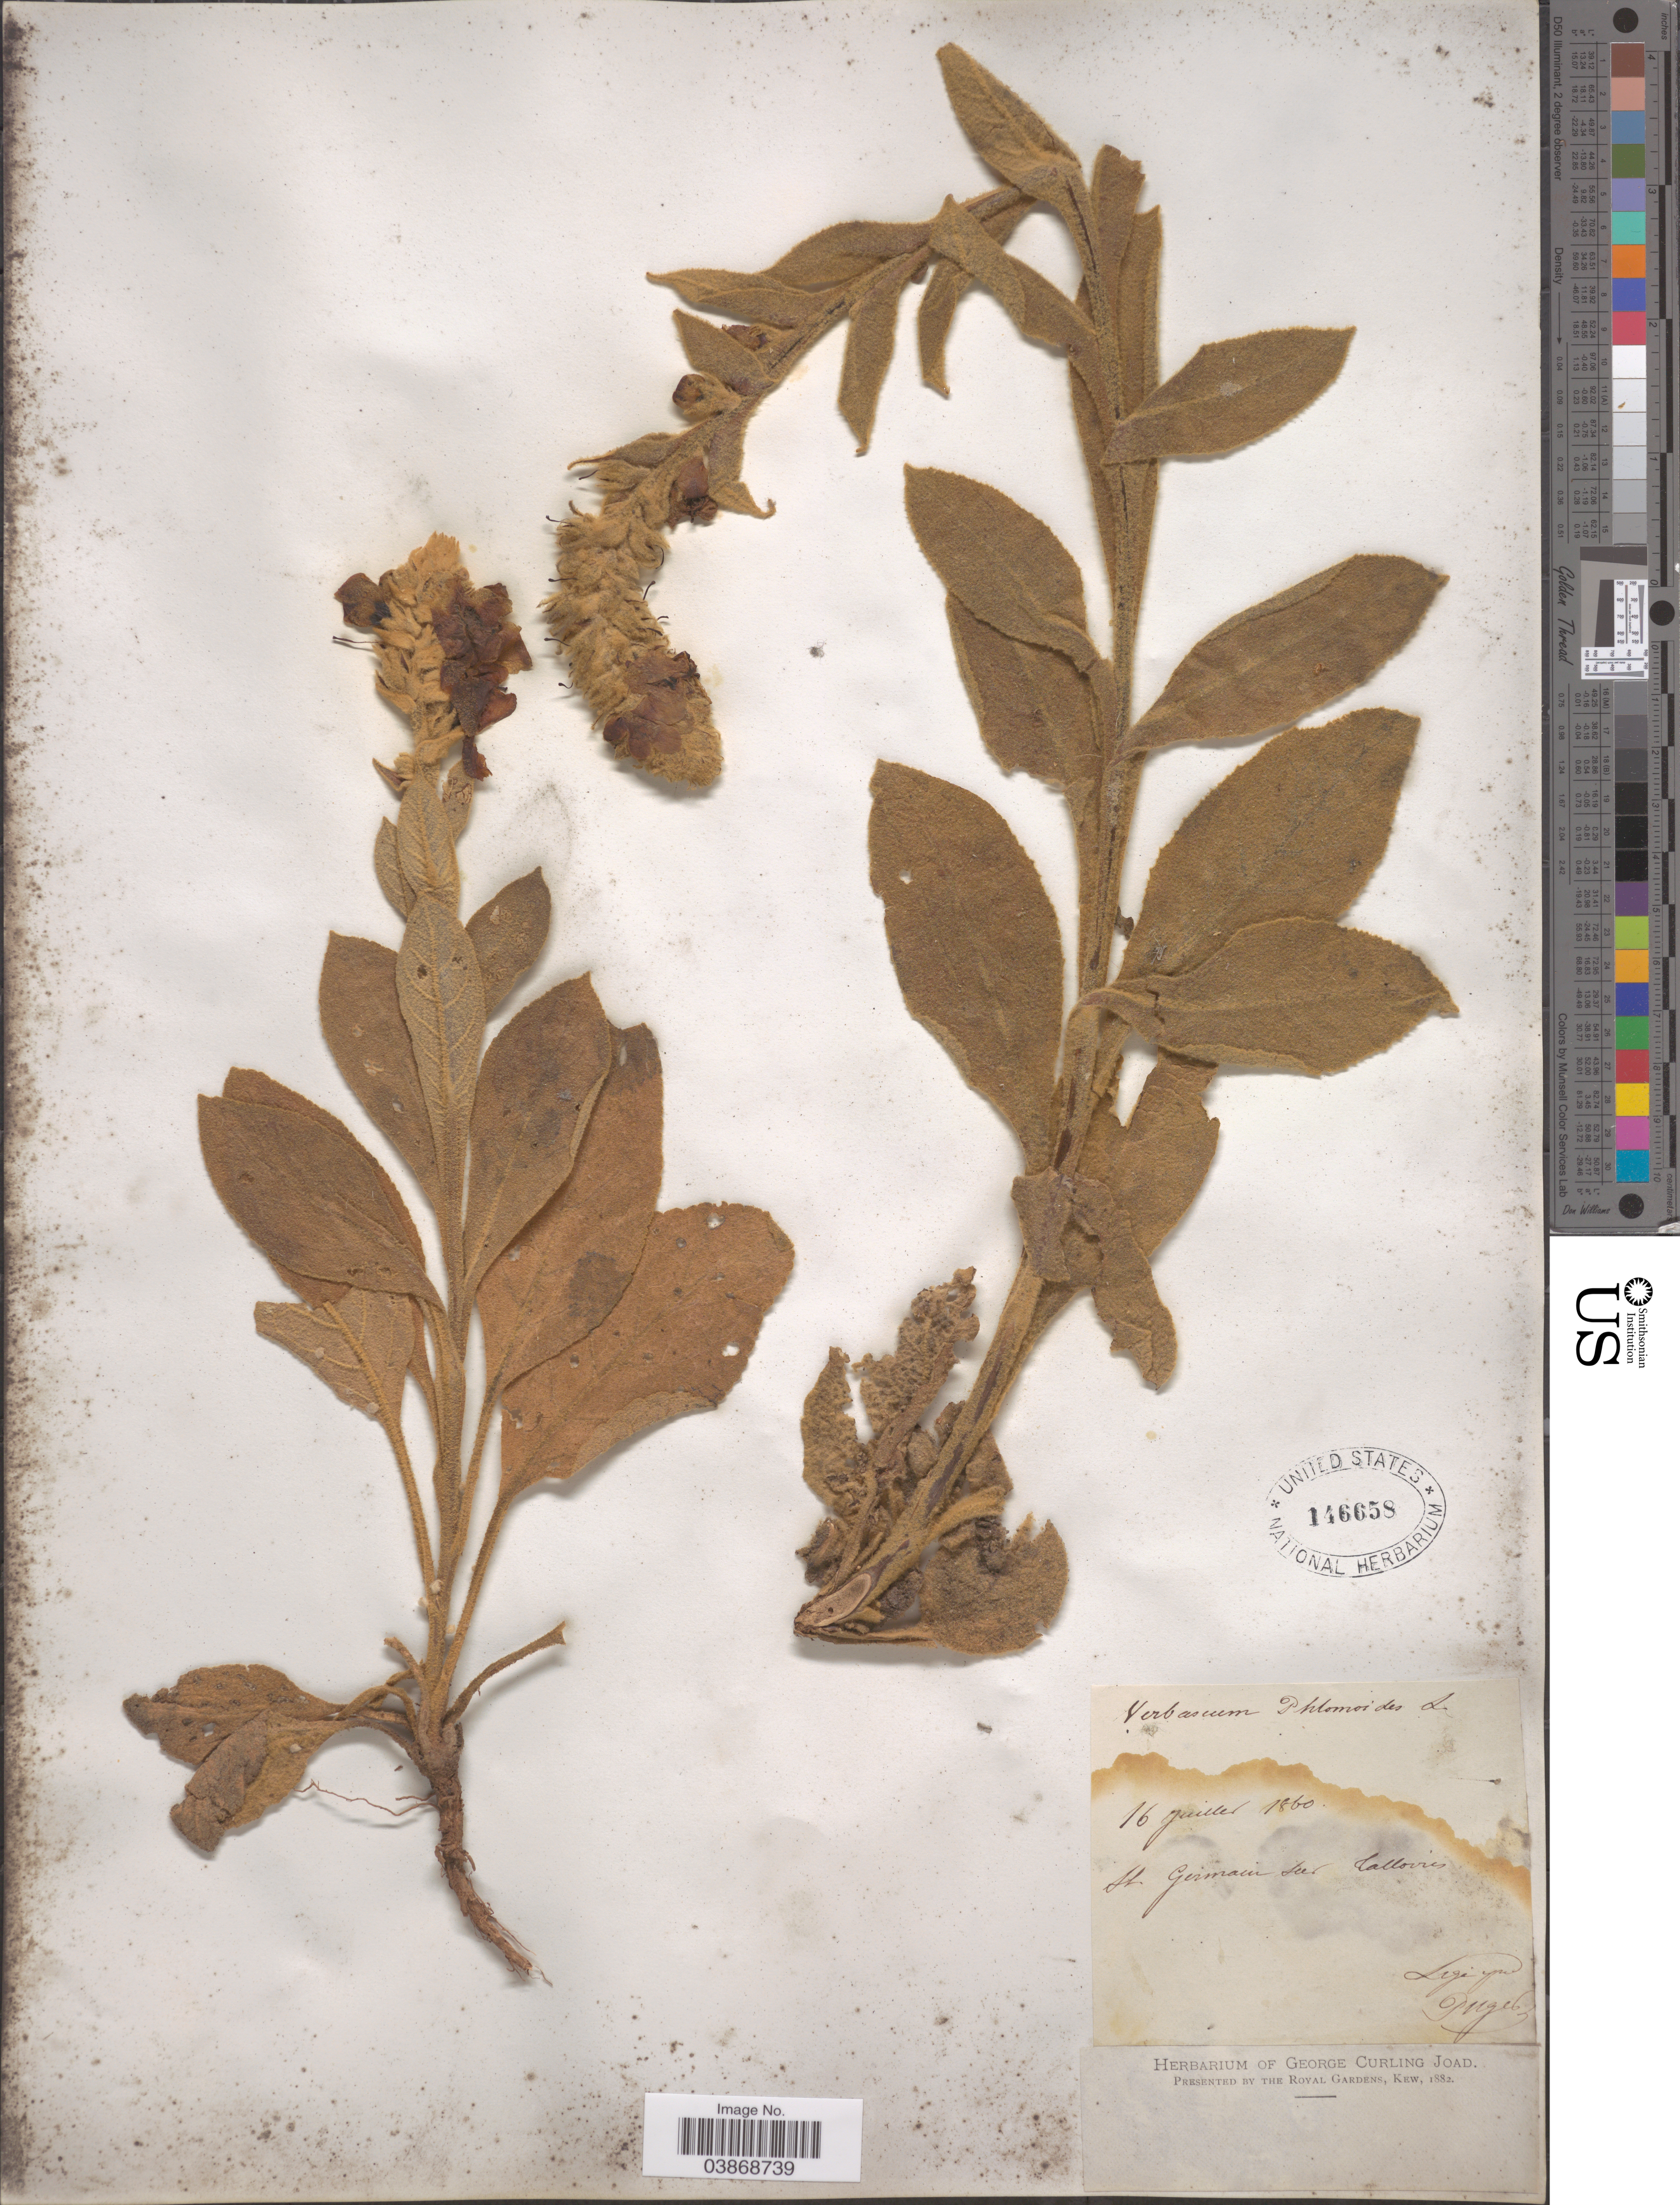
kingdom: Plantae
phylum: Tracheophyta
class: Magnoliopsida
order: Lamiales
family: Scrophulariaceae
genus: Verbascum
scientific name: Verbascum phlomoides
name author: L.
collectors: -. Puget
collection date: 1860-07-16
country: France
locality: St. Germain sur Callovies.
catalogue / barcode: US 146658